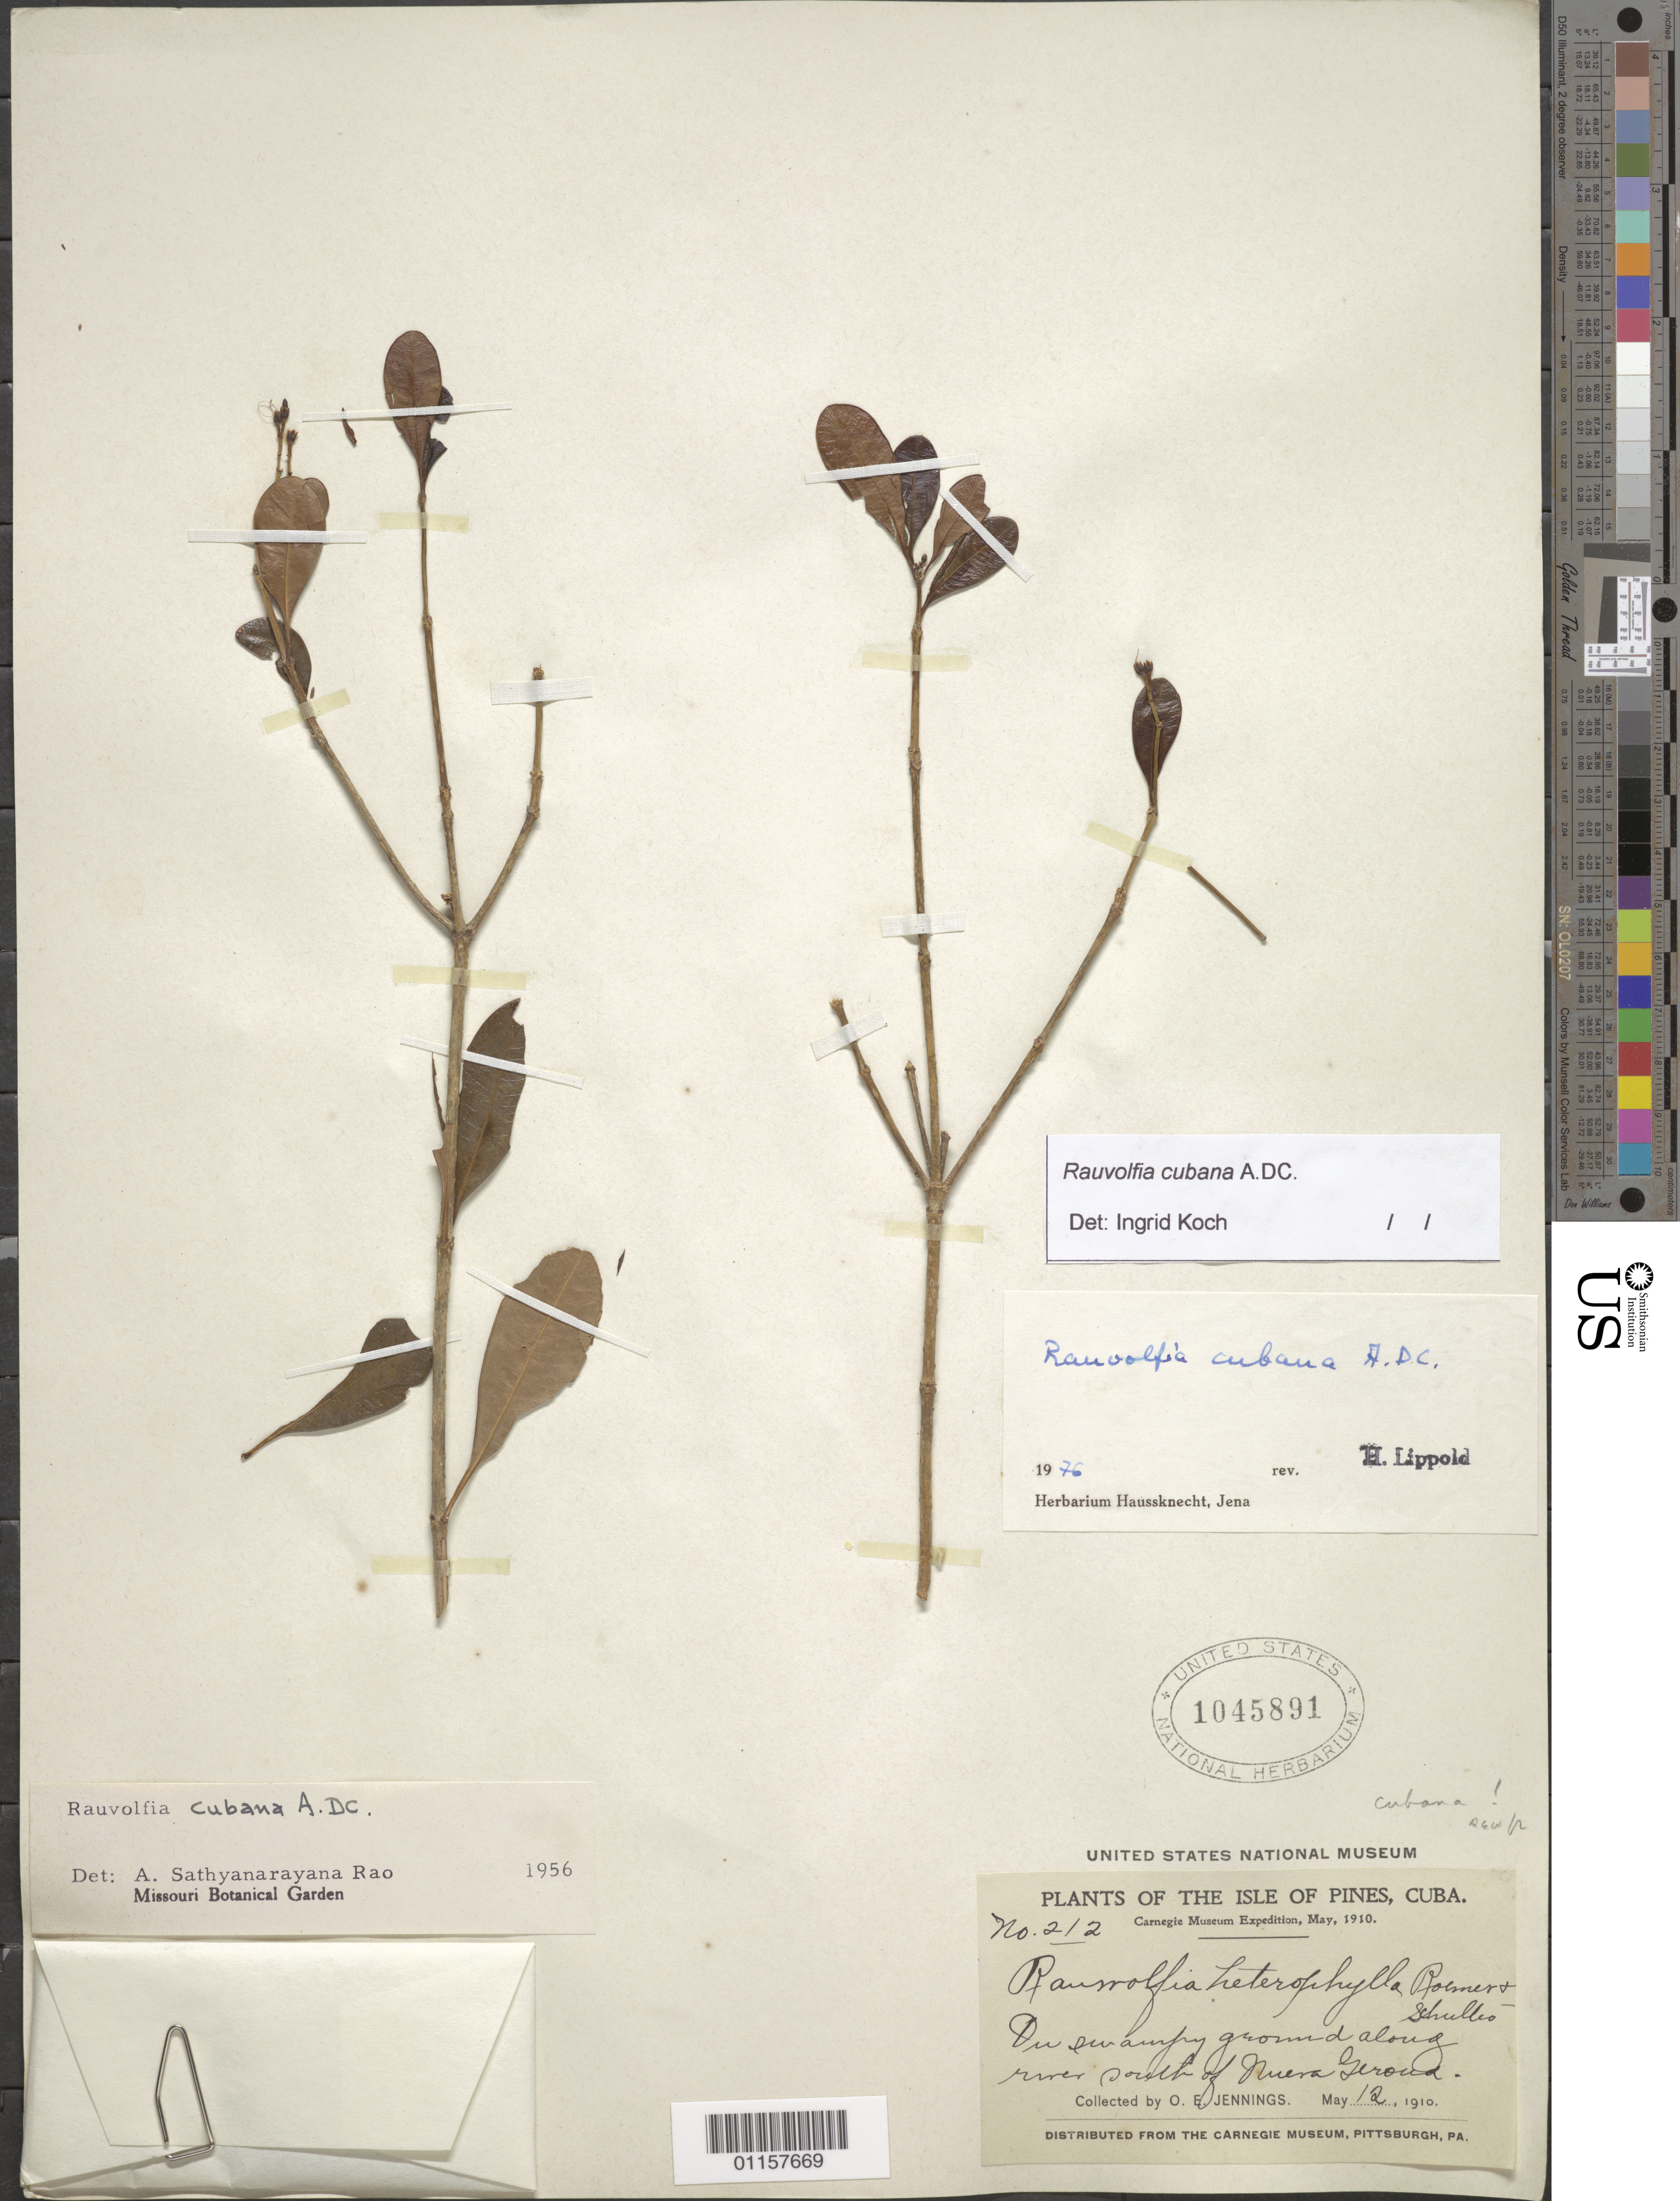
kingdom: Plantae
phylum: Tracheophyta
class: Magnoliopsida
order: Gentianales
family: Apocynaceae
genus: Rauvolfia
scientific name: Rauvolfia cubana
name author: A. DC.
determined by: Koch, I.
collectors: O. E. Jennings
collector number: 212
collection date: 1910-05-12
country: Cuba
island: Isla de la Juventud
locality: Isle of Pines. Nueva Gerona, south of.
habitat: In swampy ground along river.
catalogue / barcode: US 1045891